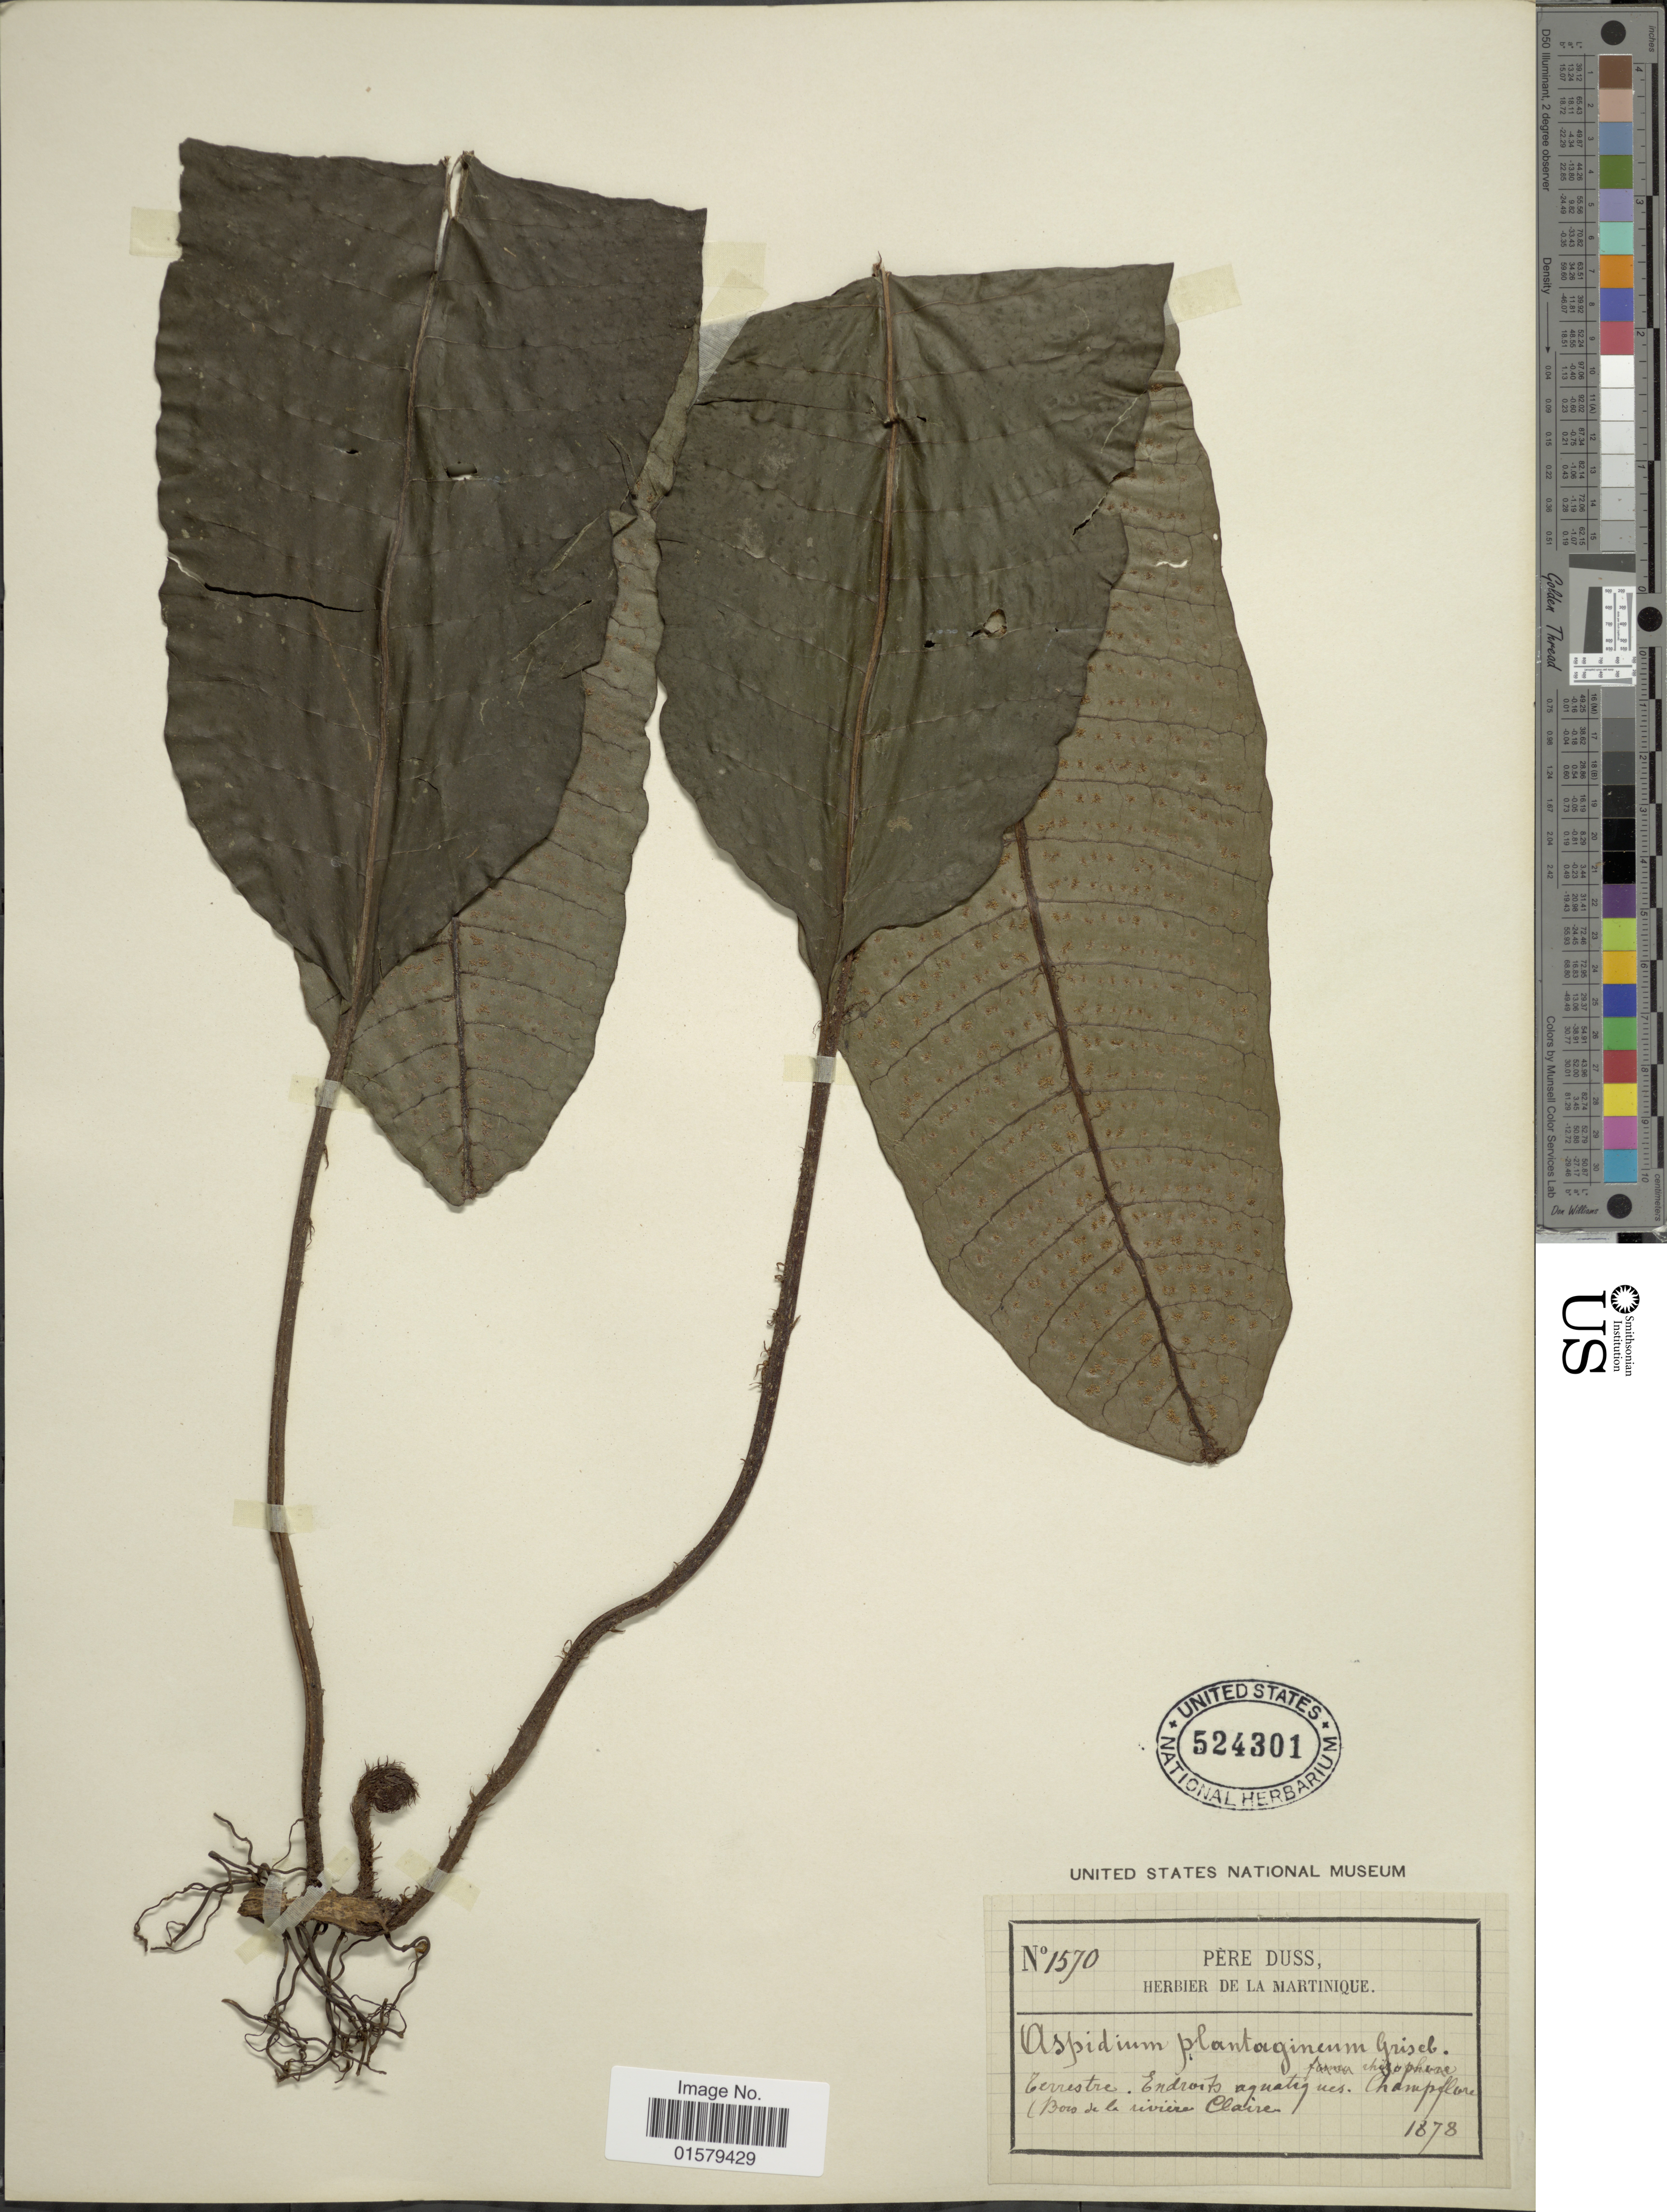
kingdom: Plantae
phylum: Tracheophyta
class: Polypodiopsida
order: Polypodiales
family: Tectariaceae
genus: Tectaria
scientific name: Tectaria plantaginea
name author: (Jacq.) Maxon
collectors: Père Duss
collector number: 1570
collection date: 1878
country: Martinique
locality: Terrestre. Endroits aquatiques Champflore, bois de la Rivière Claire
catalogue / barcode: US 524301